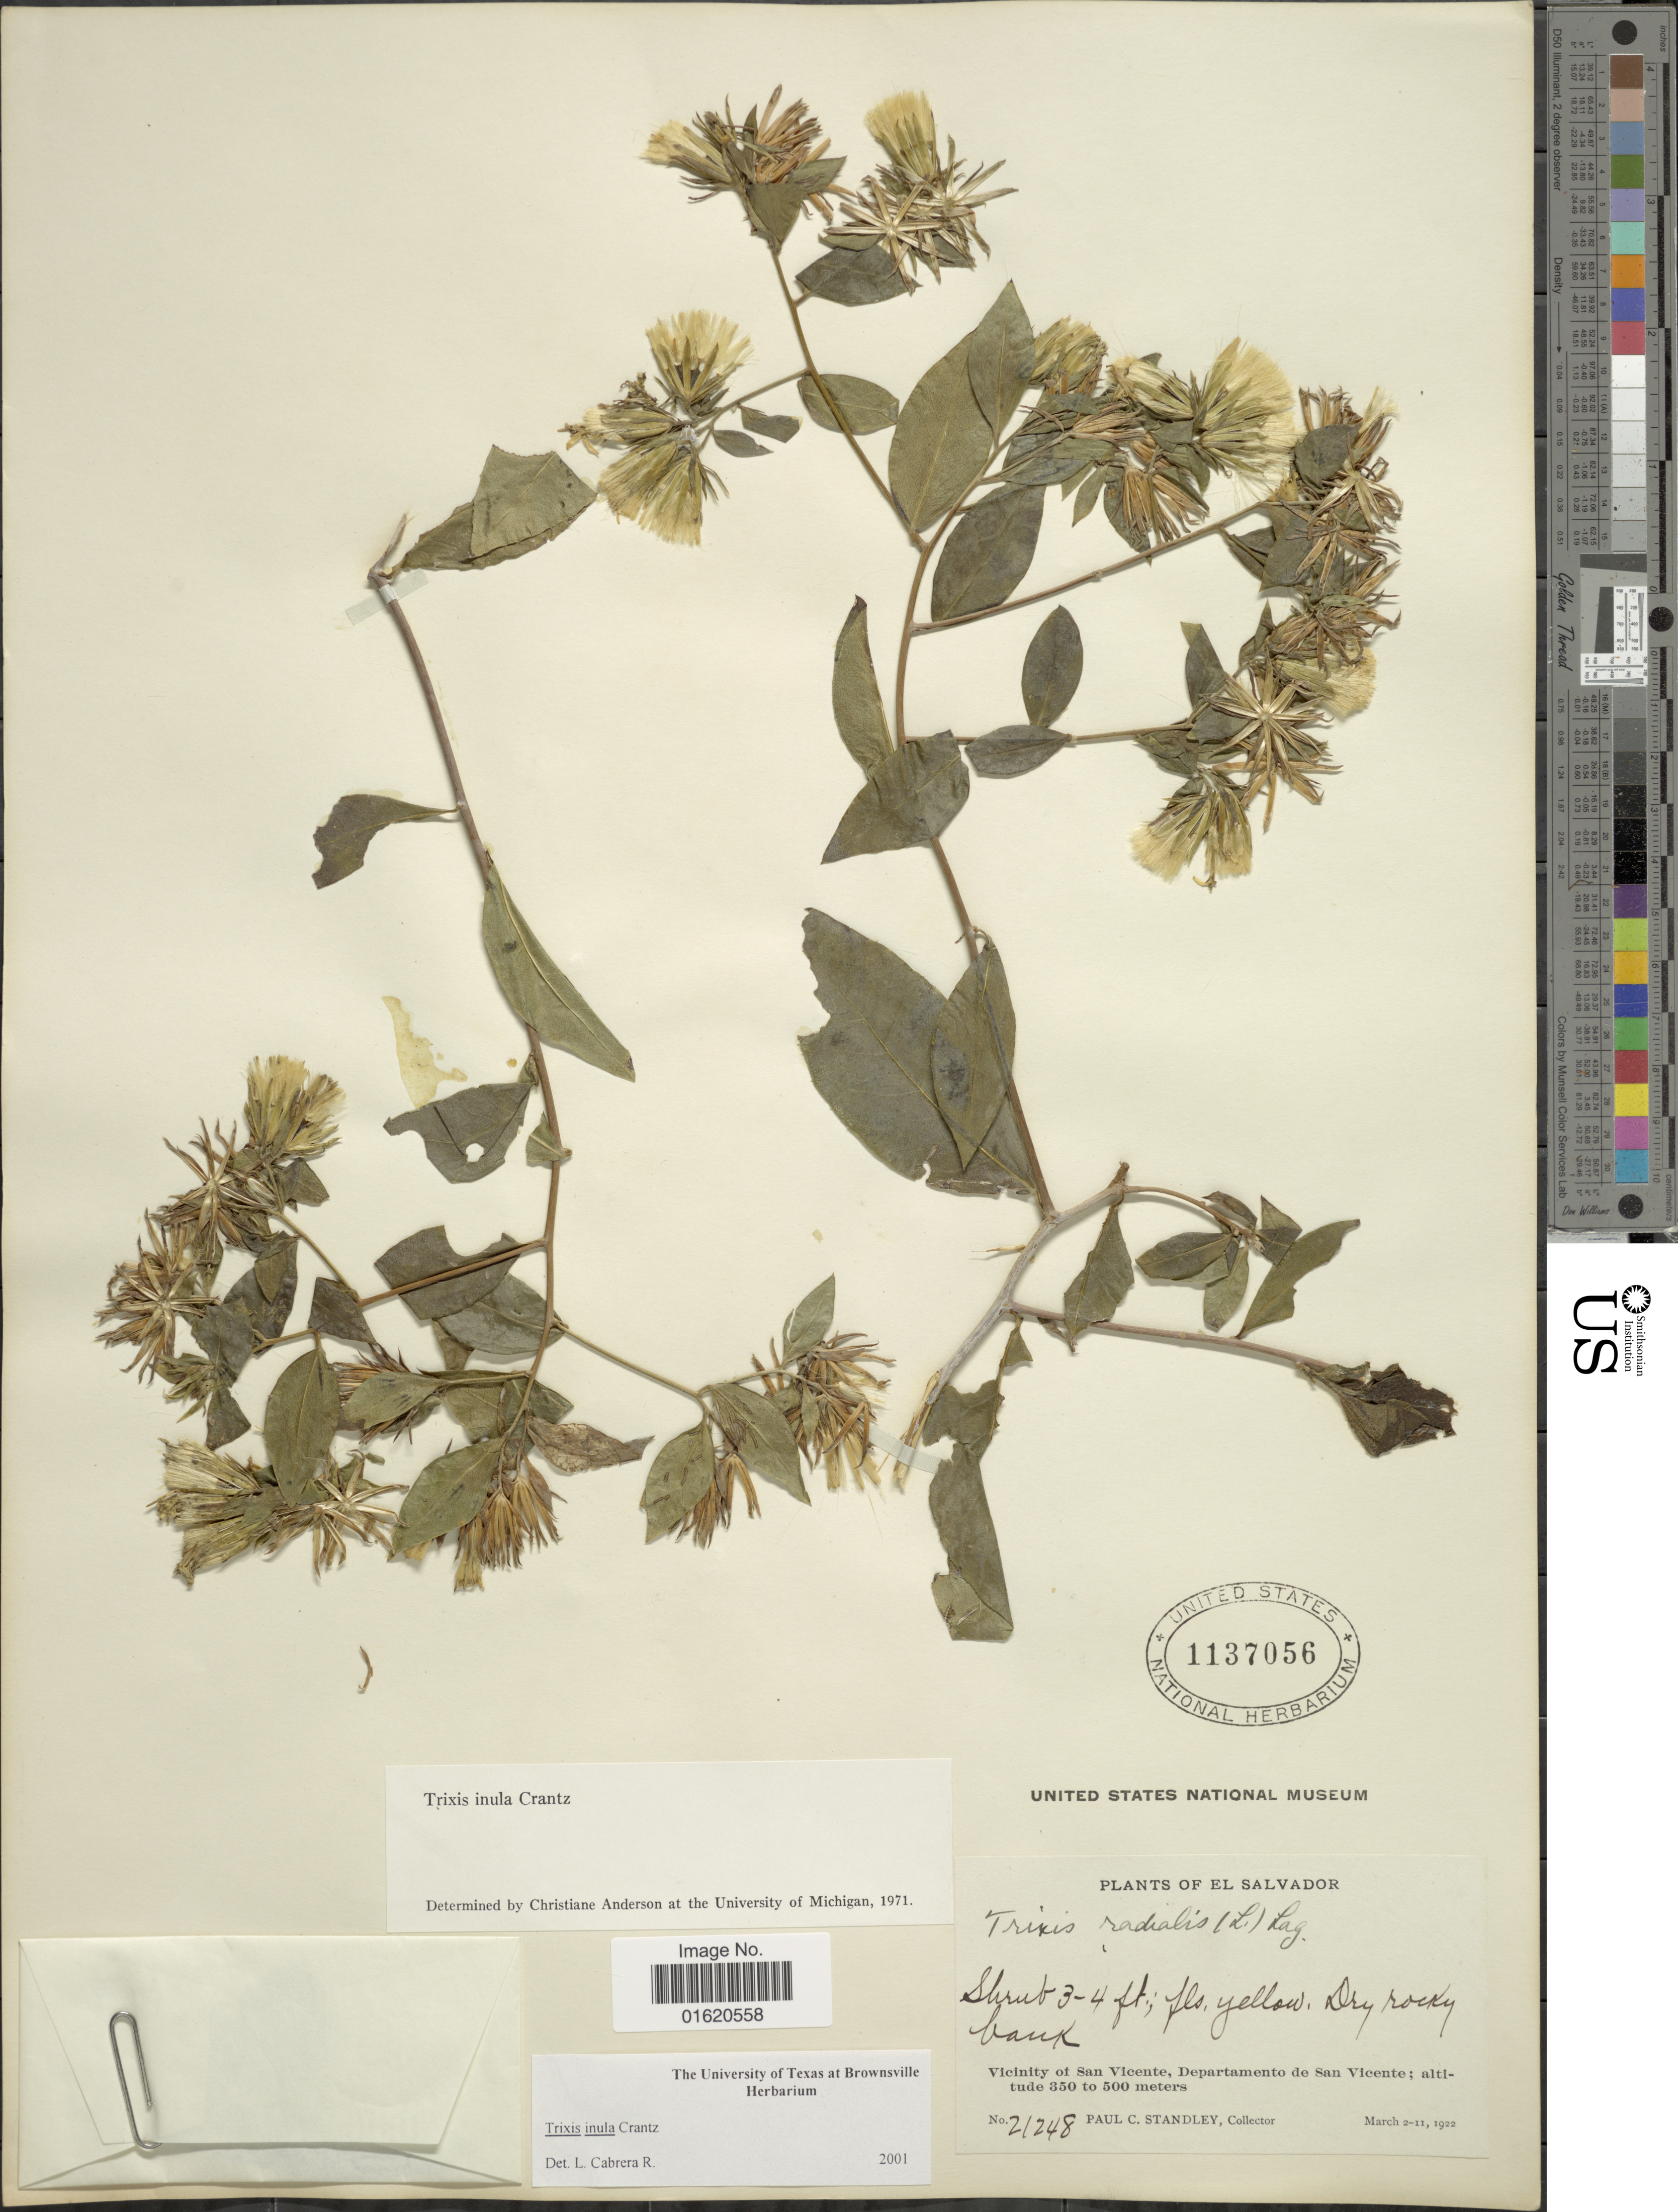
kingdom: Plantae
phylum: Tracheophyta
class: Magnoliopsida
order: Asterales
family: Asteraceae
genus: Trixis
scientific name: Trixis inula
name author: Crantz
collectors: P. C. Standley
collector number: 21248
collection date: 1922-03-02/1922-03-11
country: El Salvador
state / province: San Vincente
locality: Dry rocky bank, Vicinity of San Vicente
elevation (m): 350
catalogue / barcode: US 1137056